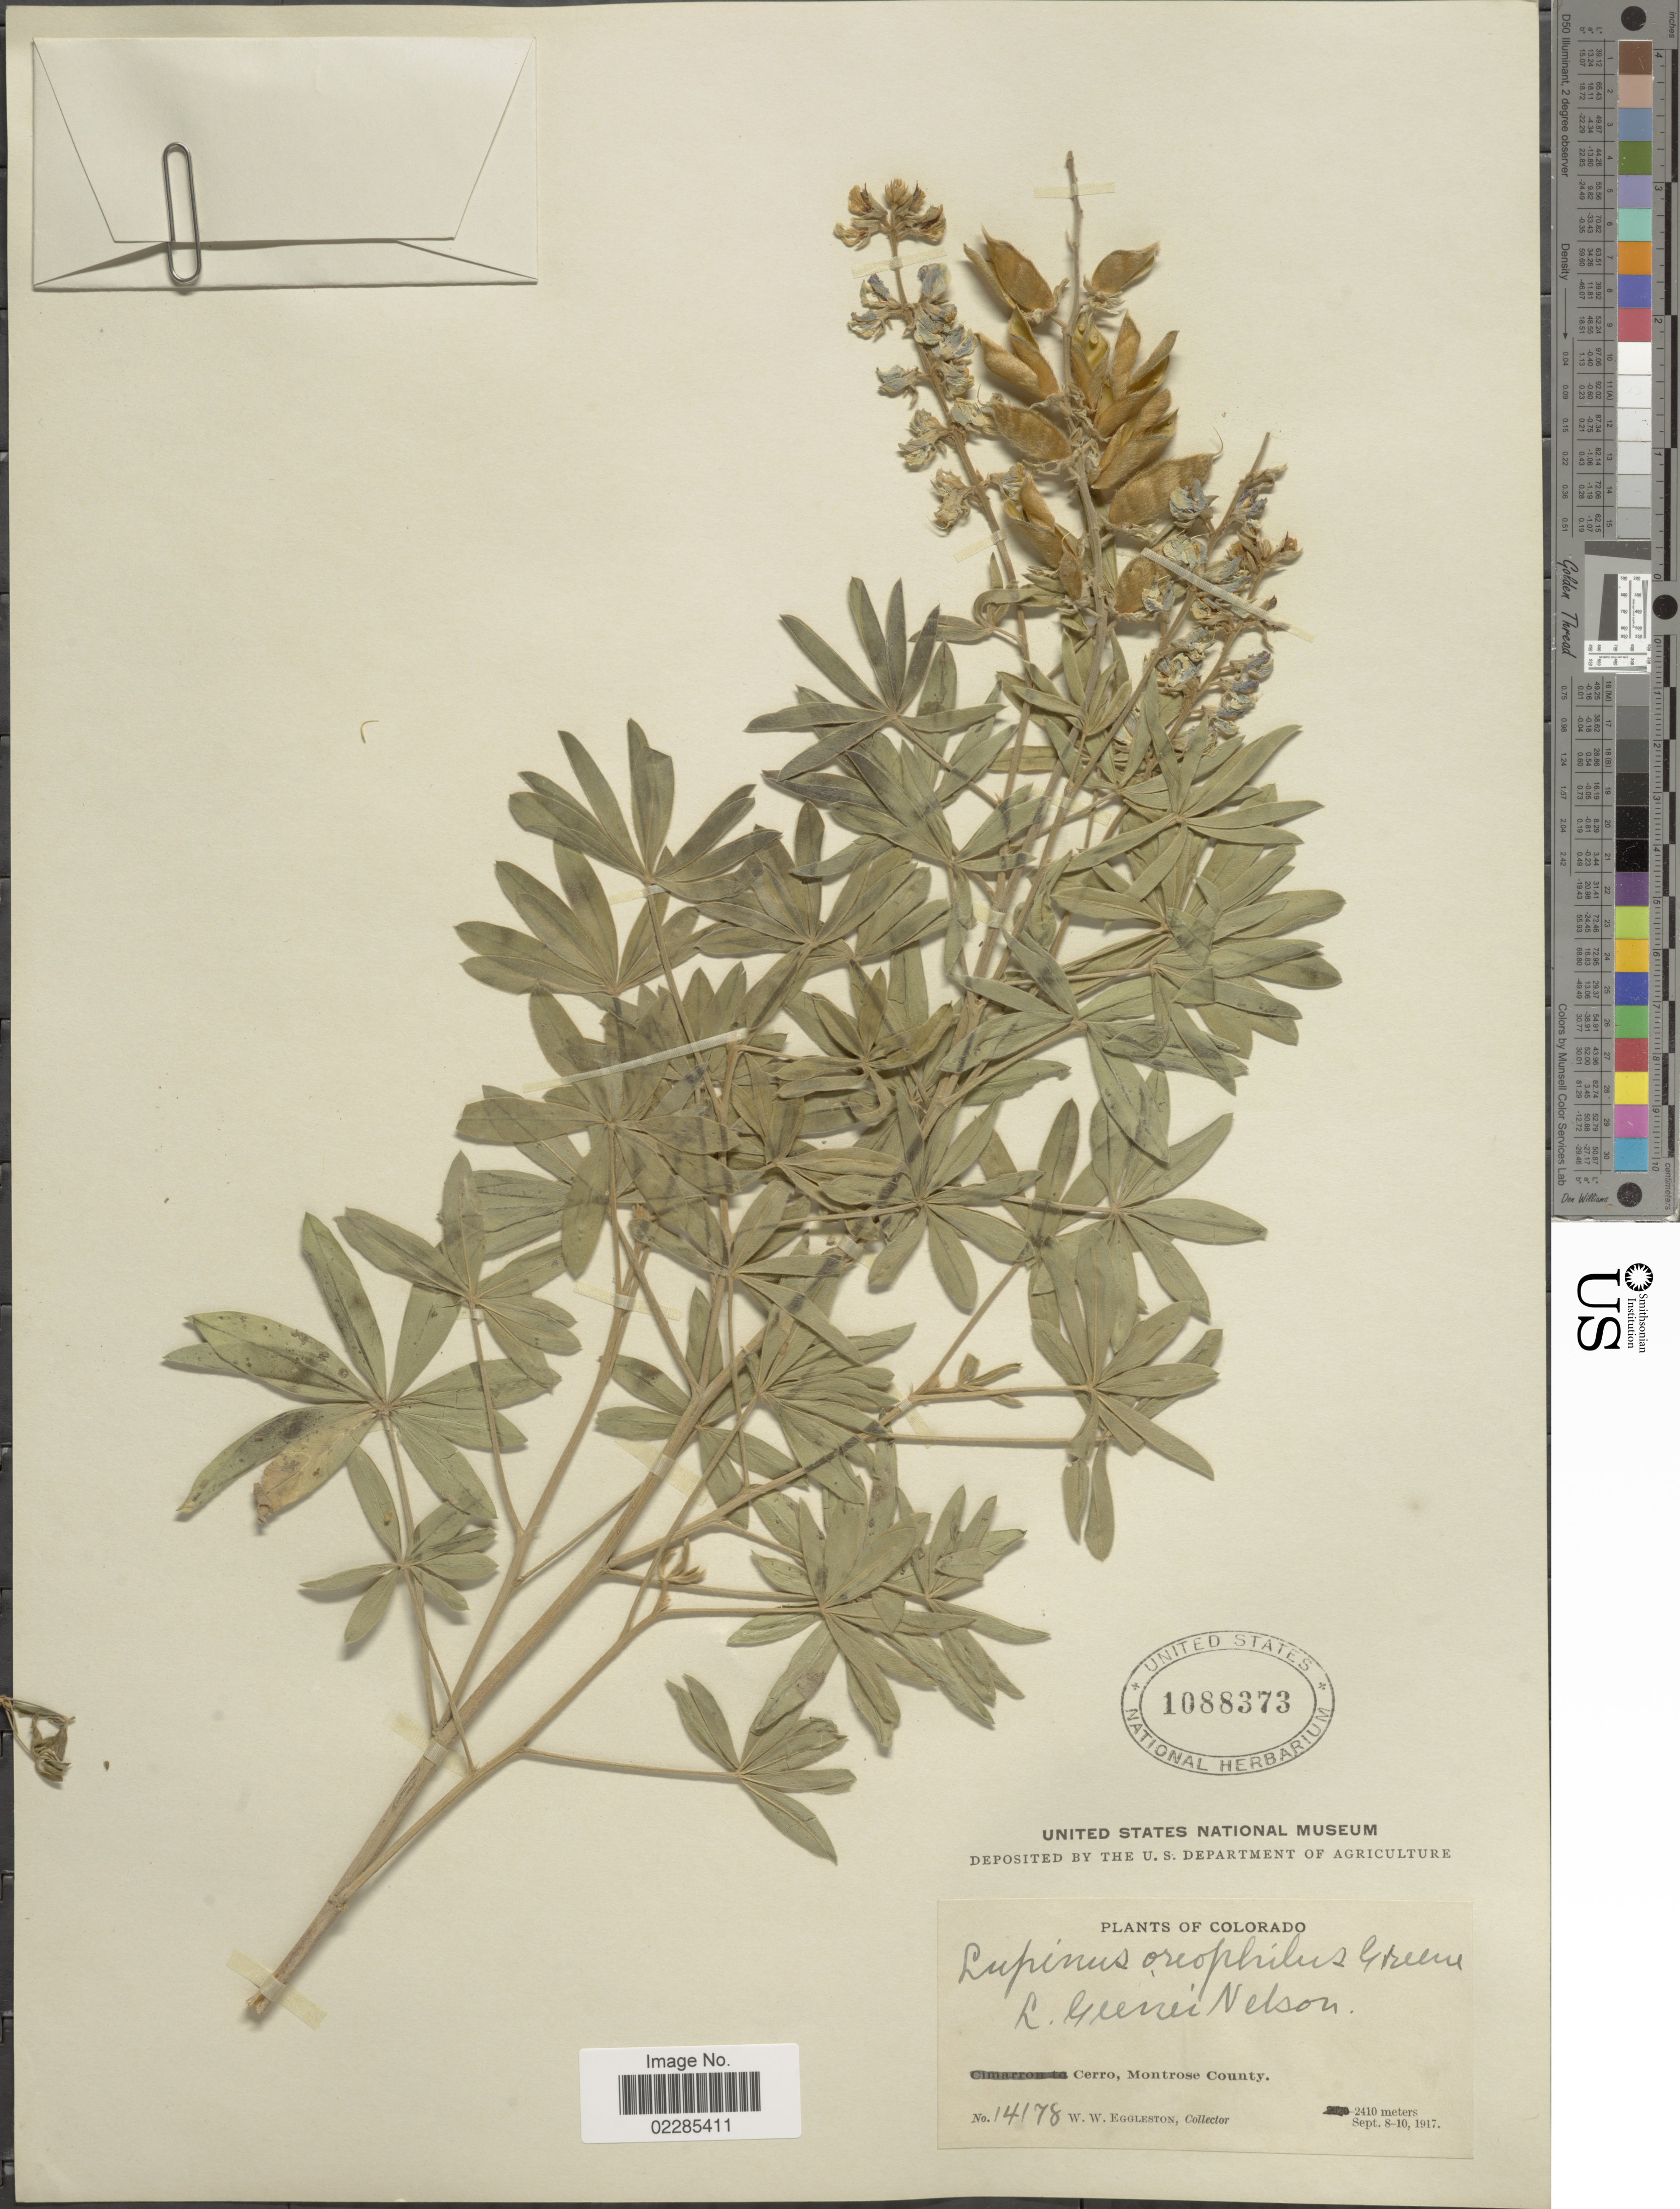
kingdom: Plantae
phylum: Tracheophyta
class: Magnoliopsida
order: Fabales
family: Fabaceae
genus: Lupinus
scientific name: Lupinus greenei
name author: A. Nelson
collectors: W. W. Eggleston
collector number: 14178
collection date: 1917-09-08/1917-09-10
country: United States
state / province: Colorado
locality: Cerro, Montrose County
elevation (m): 2410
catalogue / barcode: US 1088373